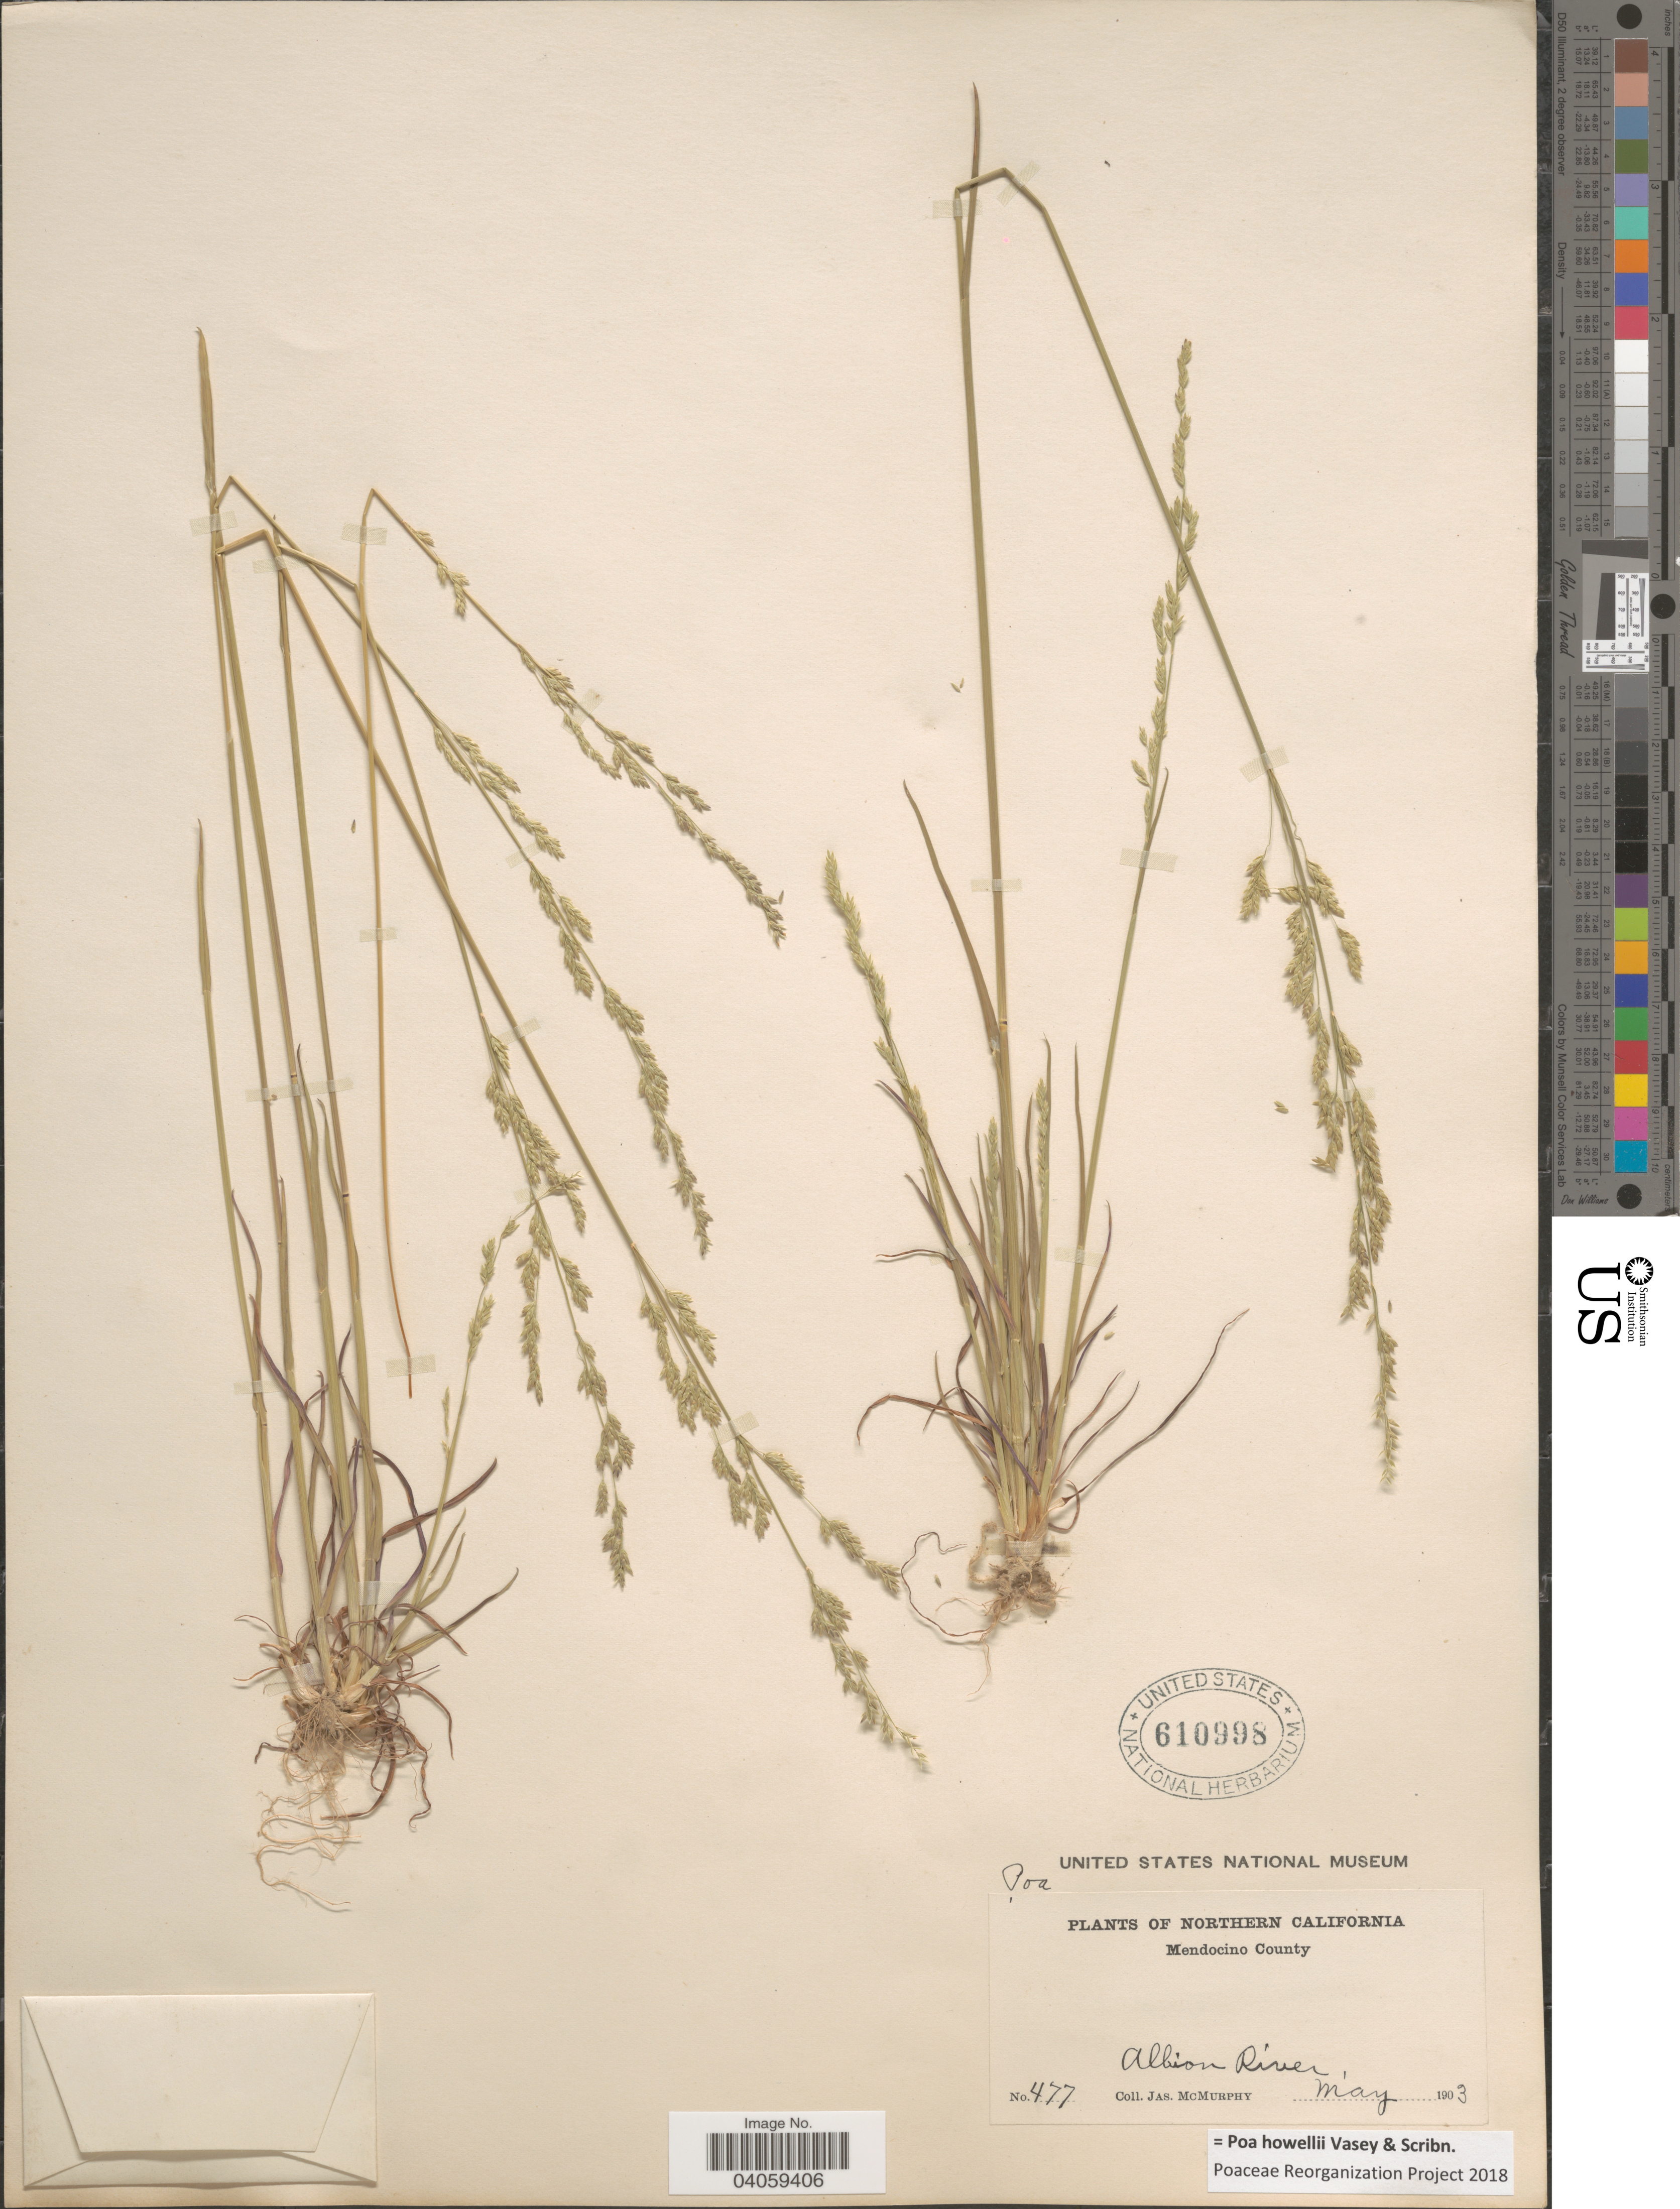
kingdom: Plantae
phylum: Tracheophyta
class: Liliopsida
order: Poales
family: Poaceae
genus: Poa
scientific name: Poa howellii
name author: Vasey & Scribn.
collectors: J. McMurphy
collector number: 477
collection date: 1903-05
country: United States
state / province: California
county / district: Mendocino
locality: Northern California. Mendocino County. Albion River.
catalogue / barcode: US 610998